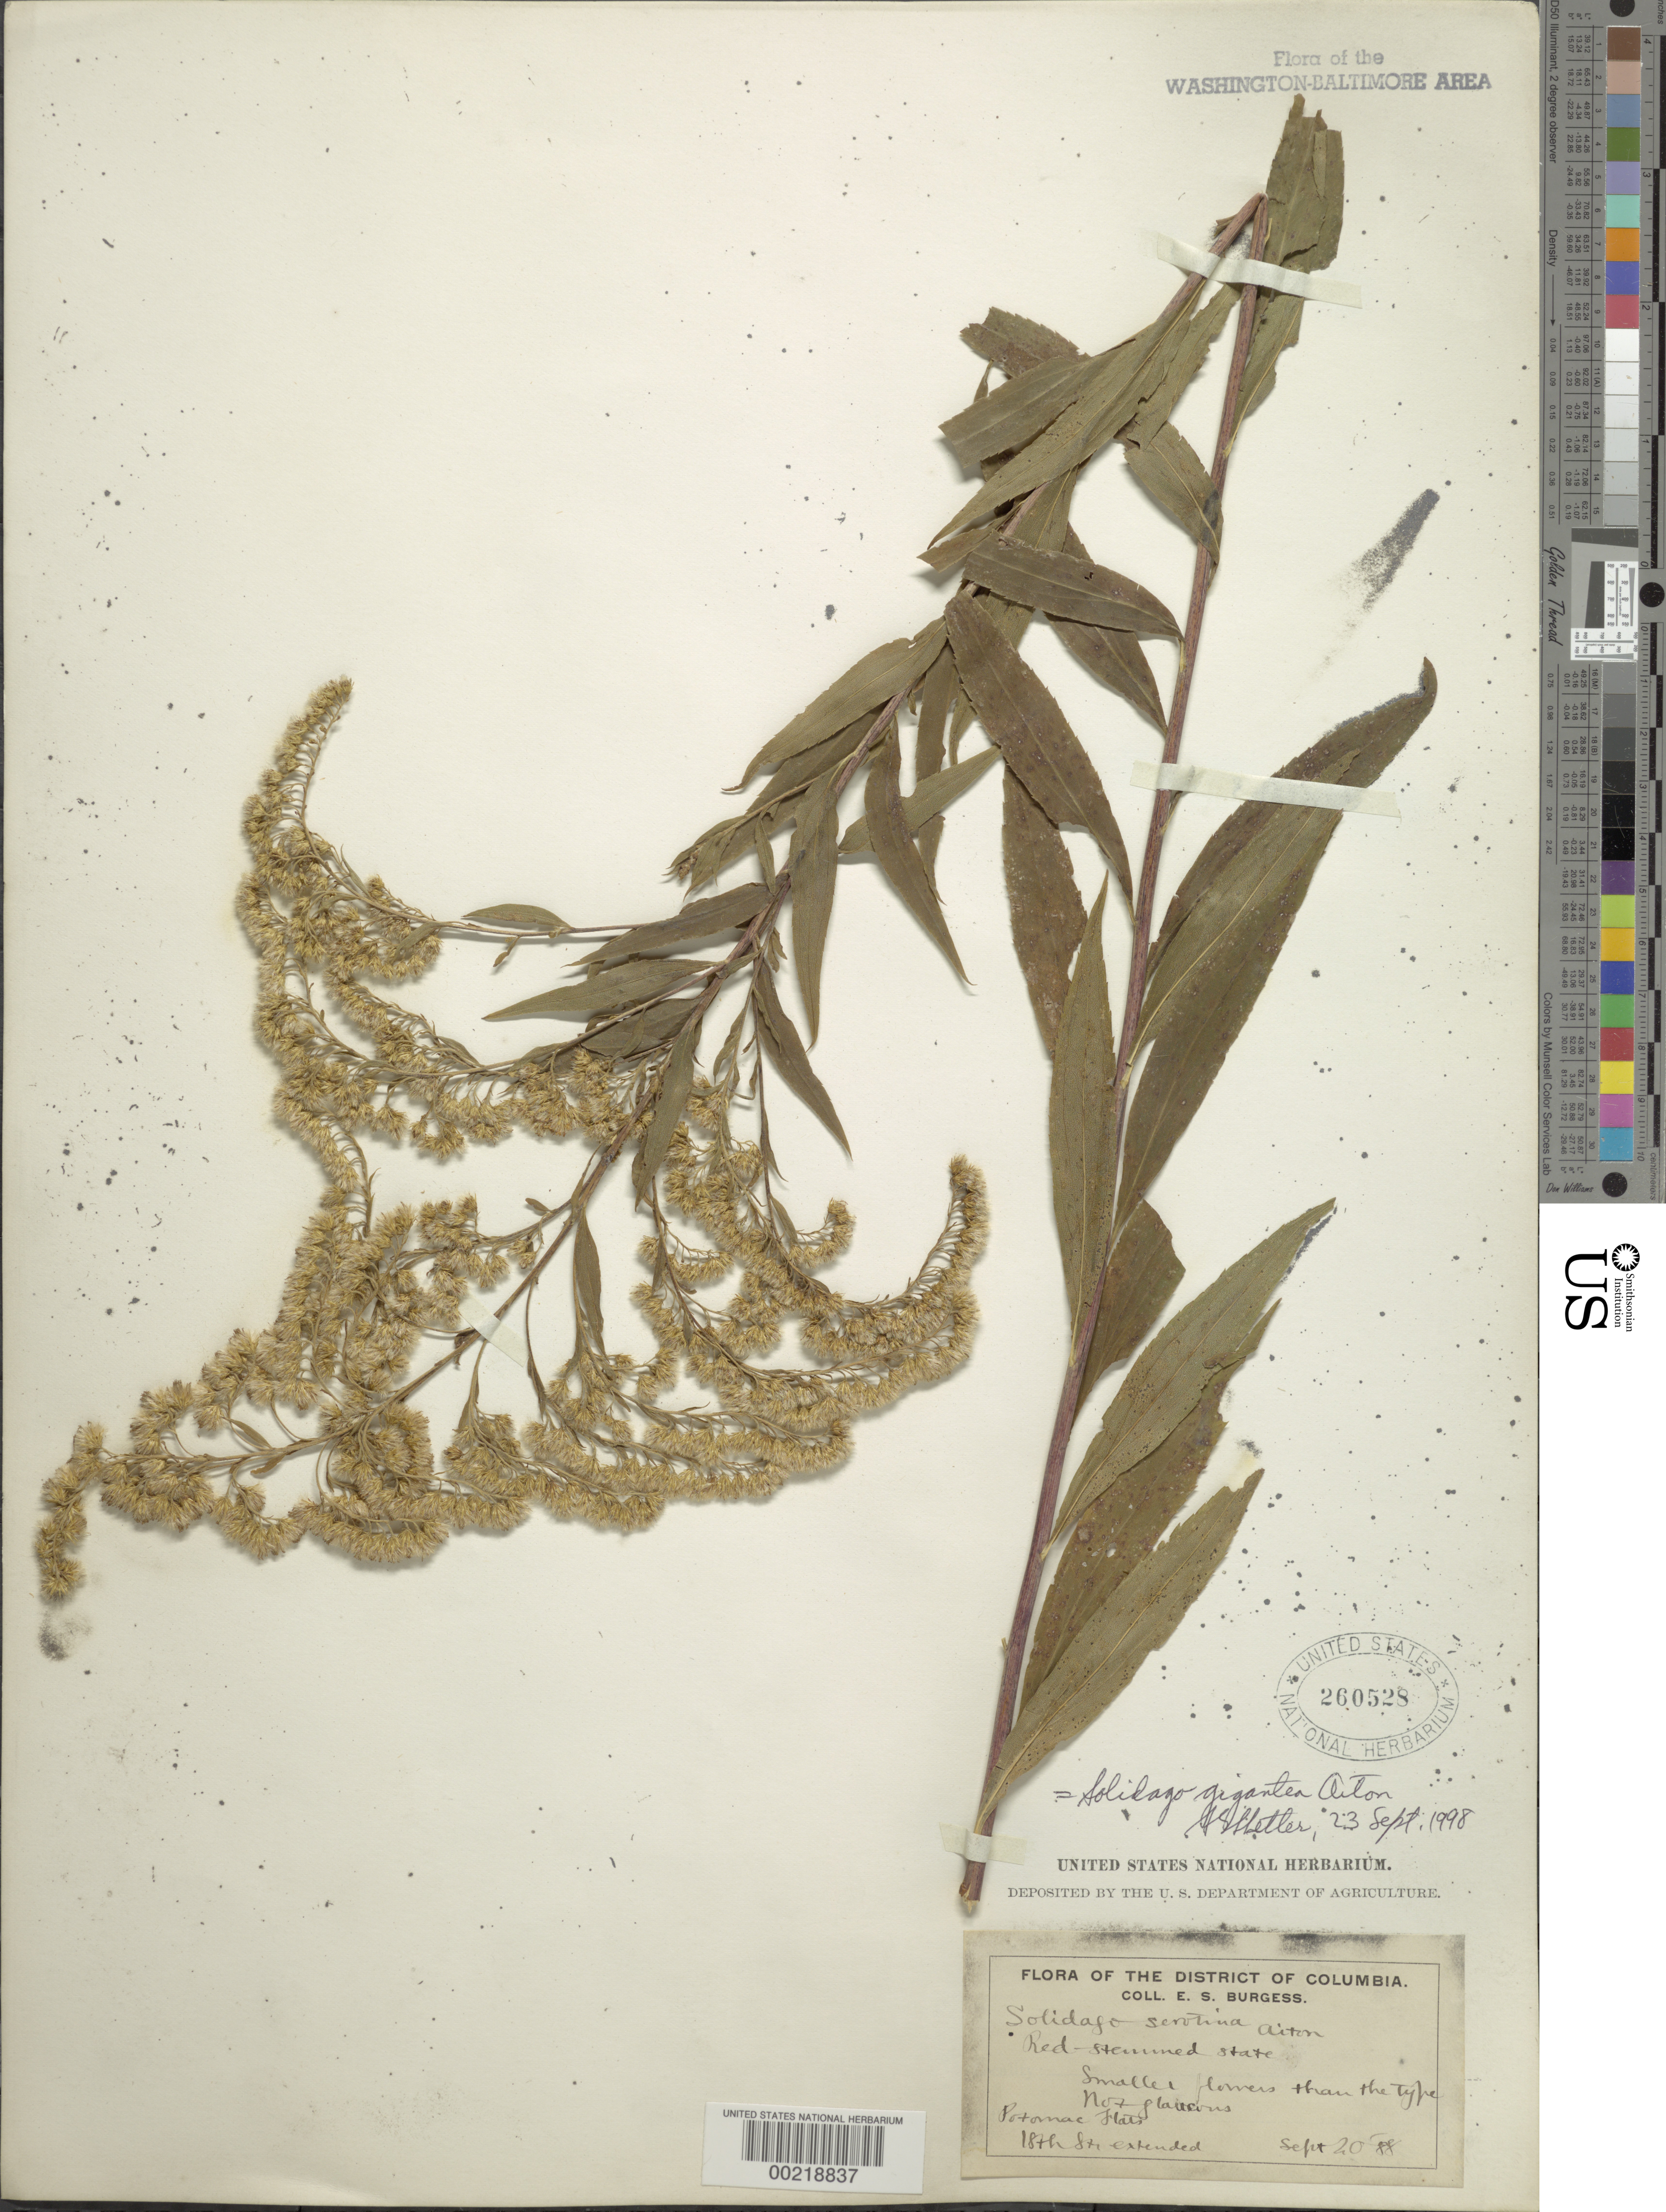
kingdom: Plantae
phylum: Tracheophyta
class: Magnoliopsida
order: Asterales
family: Asteraceae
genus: Solidago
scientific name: Solidago gigantea var. leiophylla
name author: Fernald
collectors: E. Burgess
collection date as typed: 20 Sep 1888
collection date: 1888-09-20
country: United States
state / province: District of Columbia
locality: Potomac flats, 18th St. Ext. C. & O. Canal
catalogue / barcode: US 260528